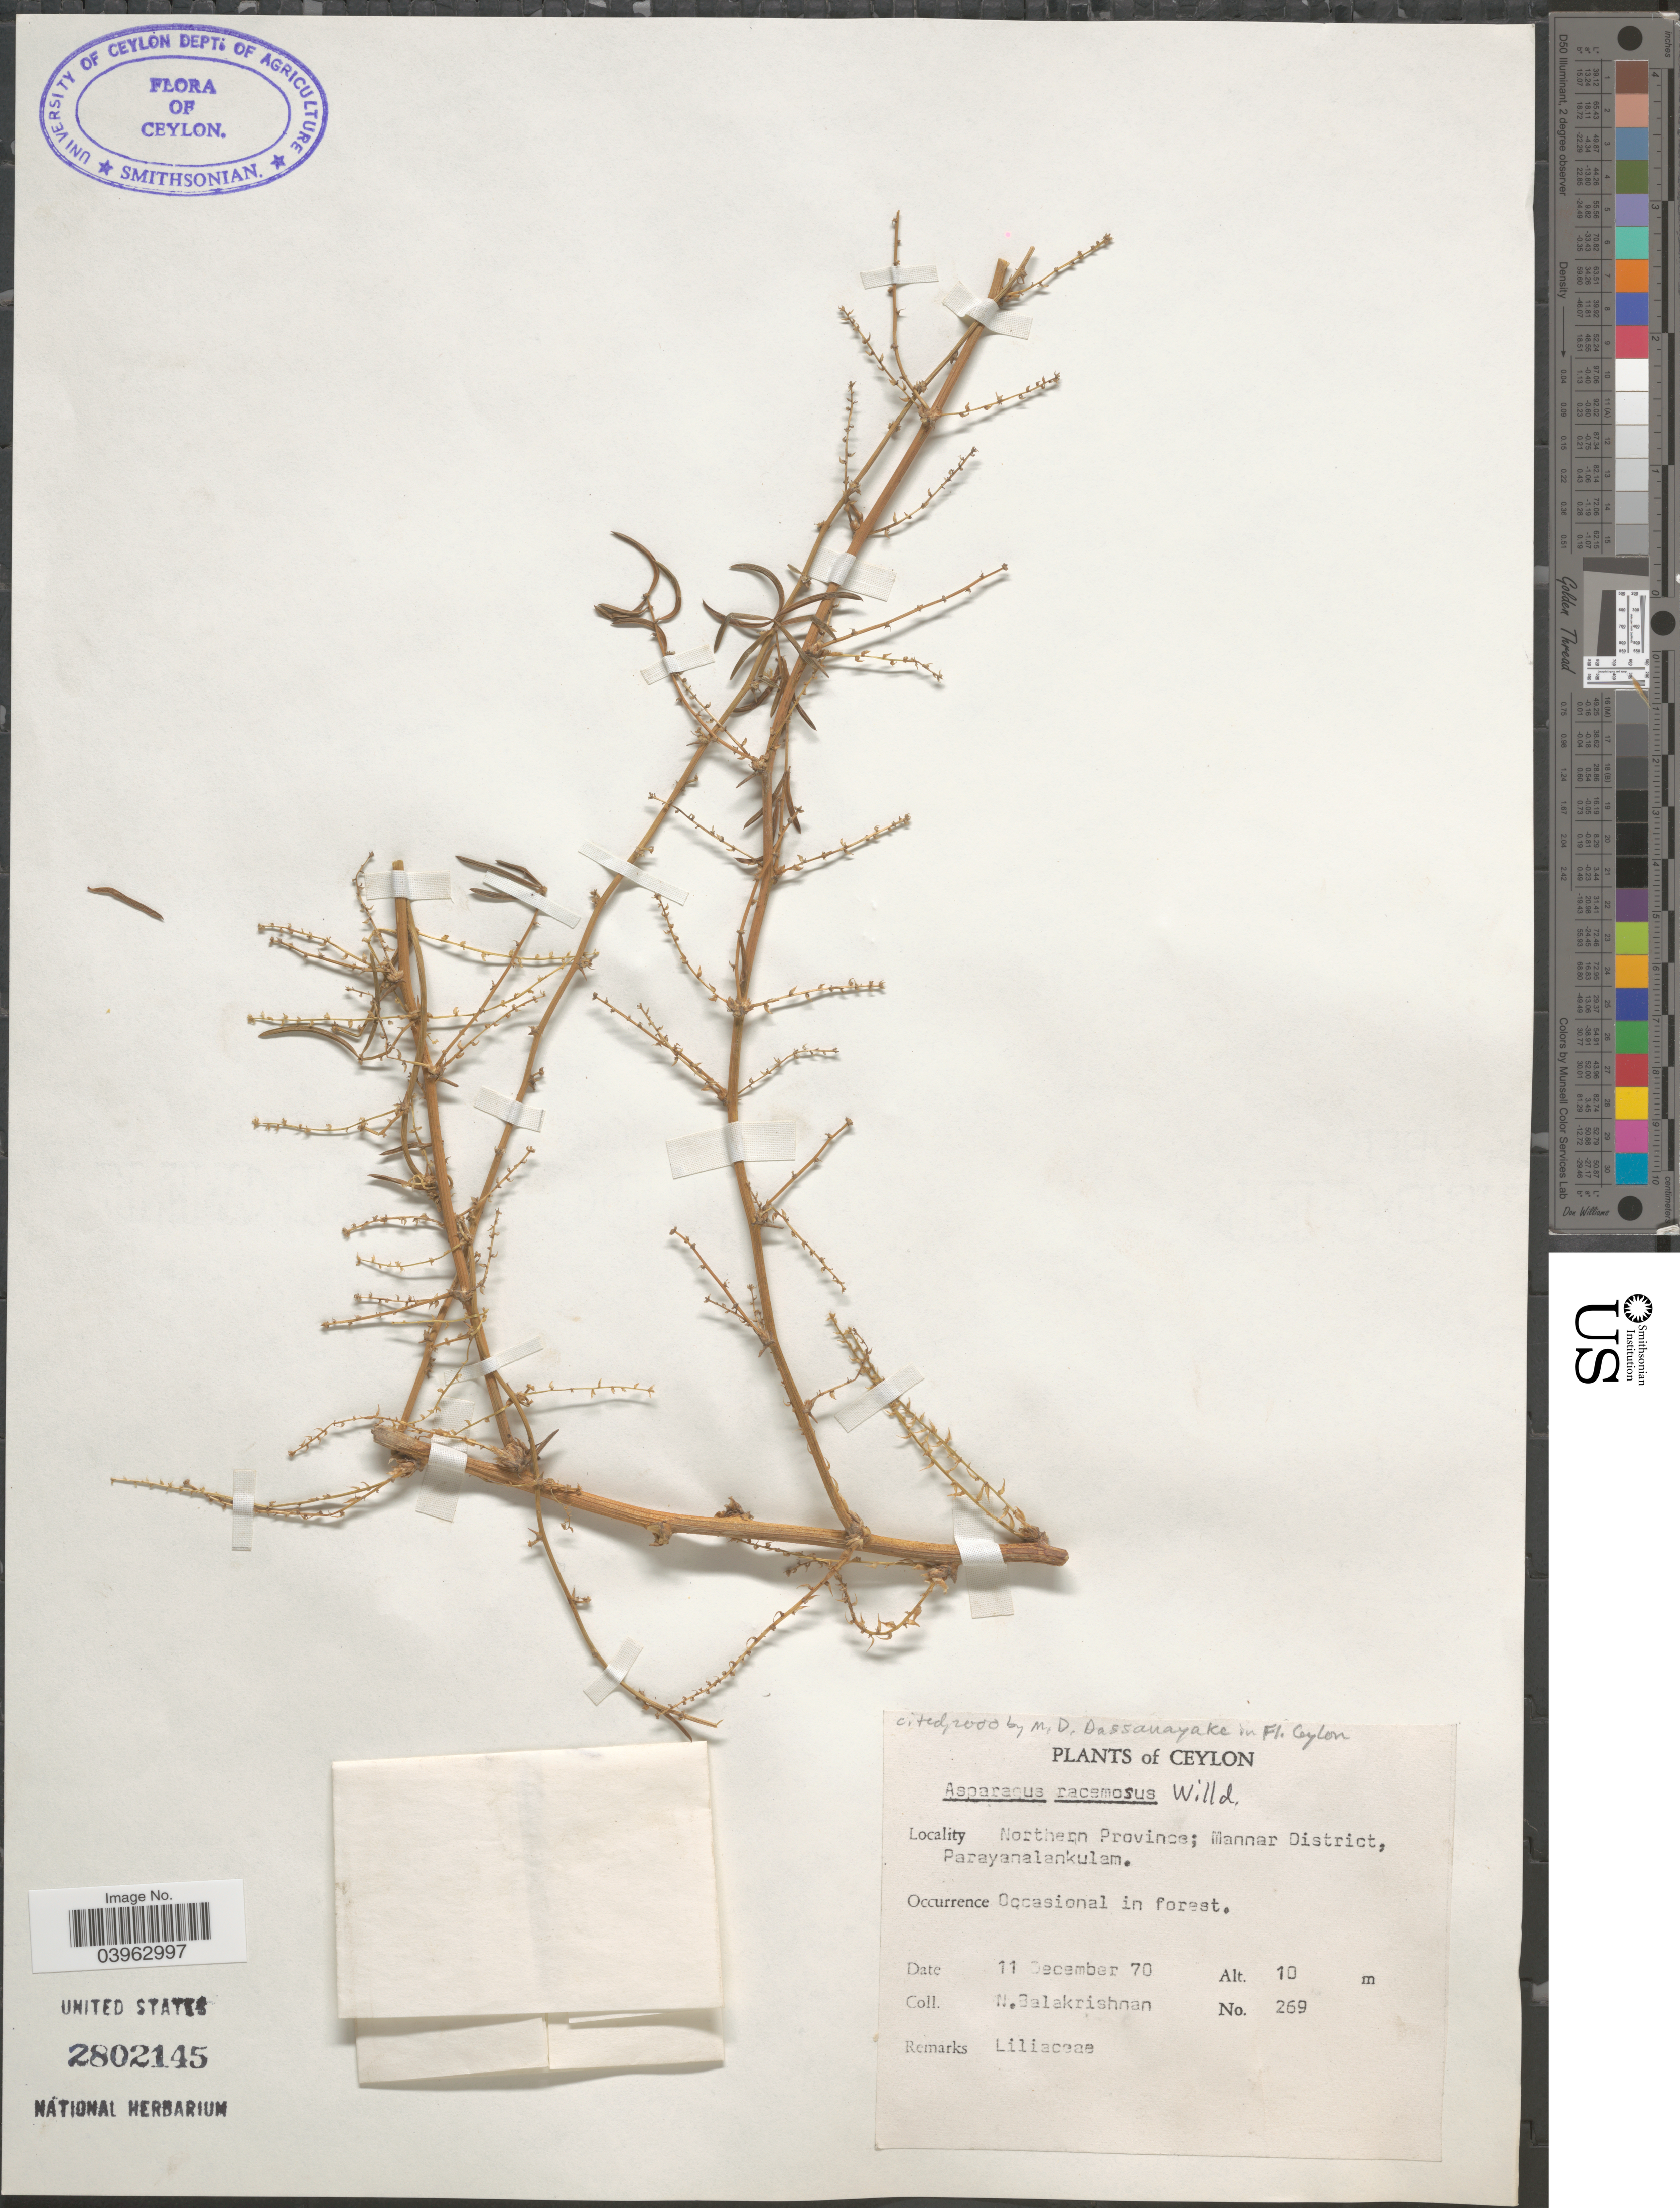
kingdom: Plantae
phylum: Tracheophyta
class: Liliopsida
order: Asparagales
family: Asparagaceae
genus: Asparagus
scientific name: Asparagus racemosus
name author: Willd.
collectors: N. Balakrishnan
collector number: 269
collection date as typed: Transcribed d/m/y: 11/12/70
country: Sri Lanka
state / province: Northern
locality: Ceylon. Mannar District, Parayanalankulam.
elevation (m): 10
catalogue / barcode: US 2802145